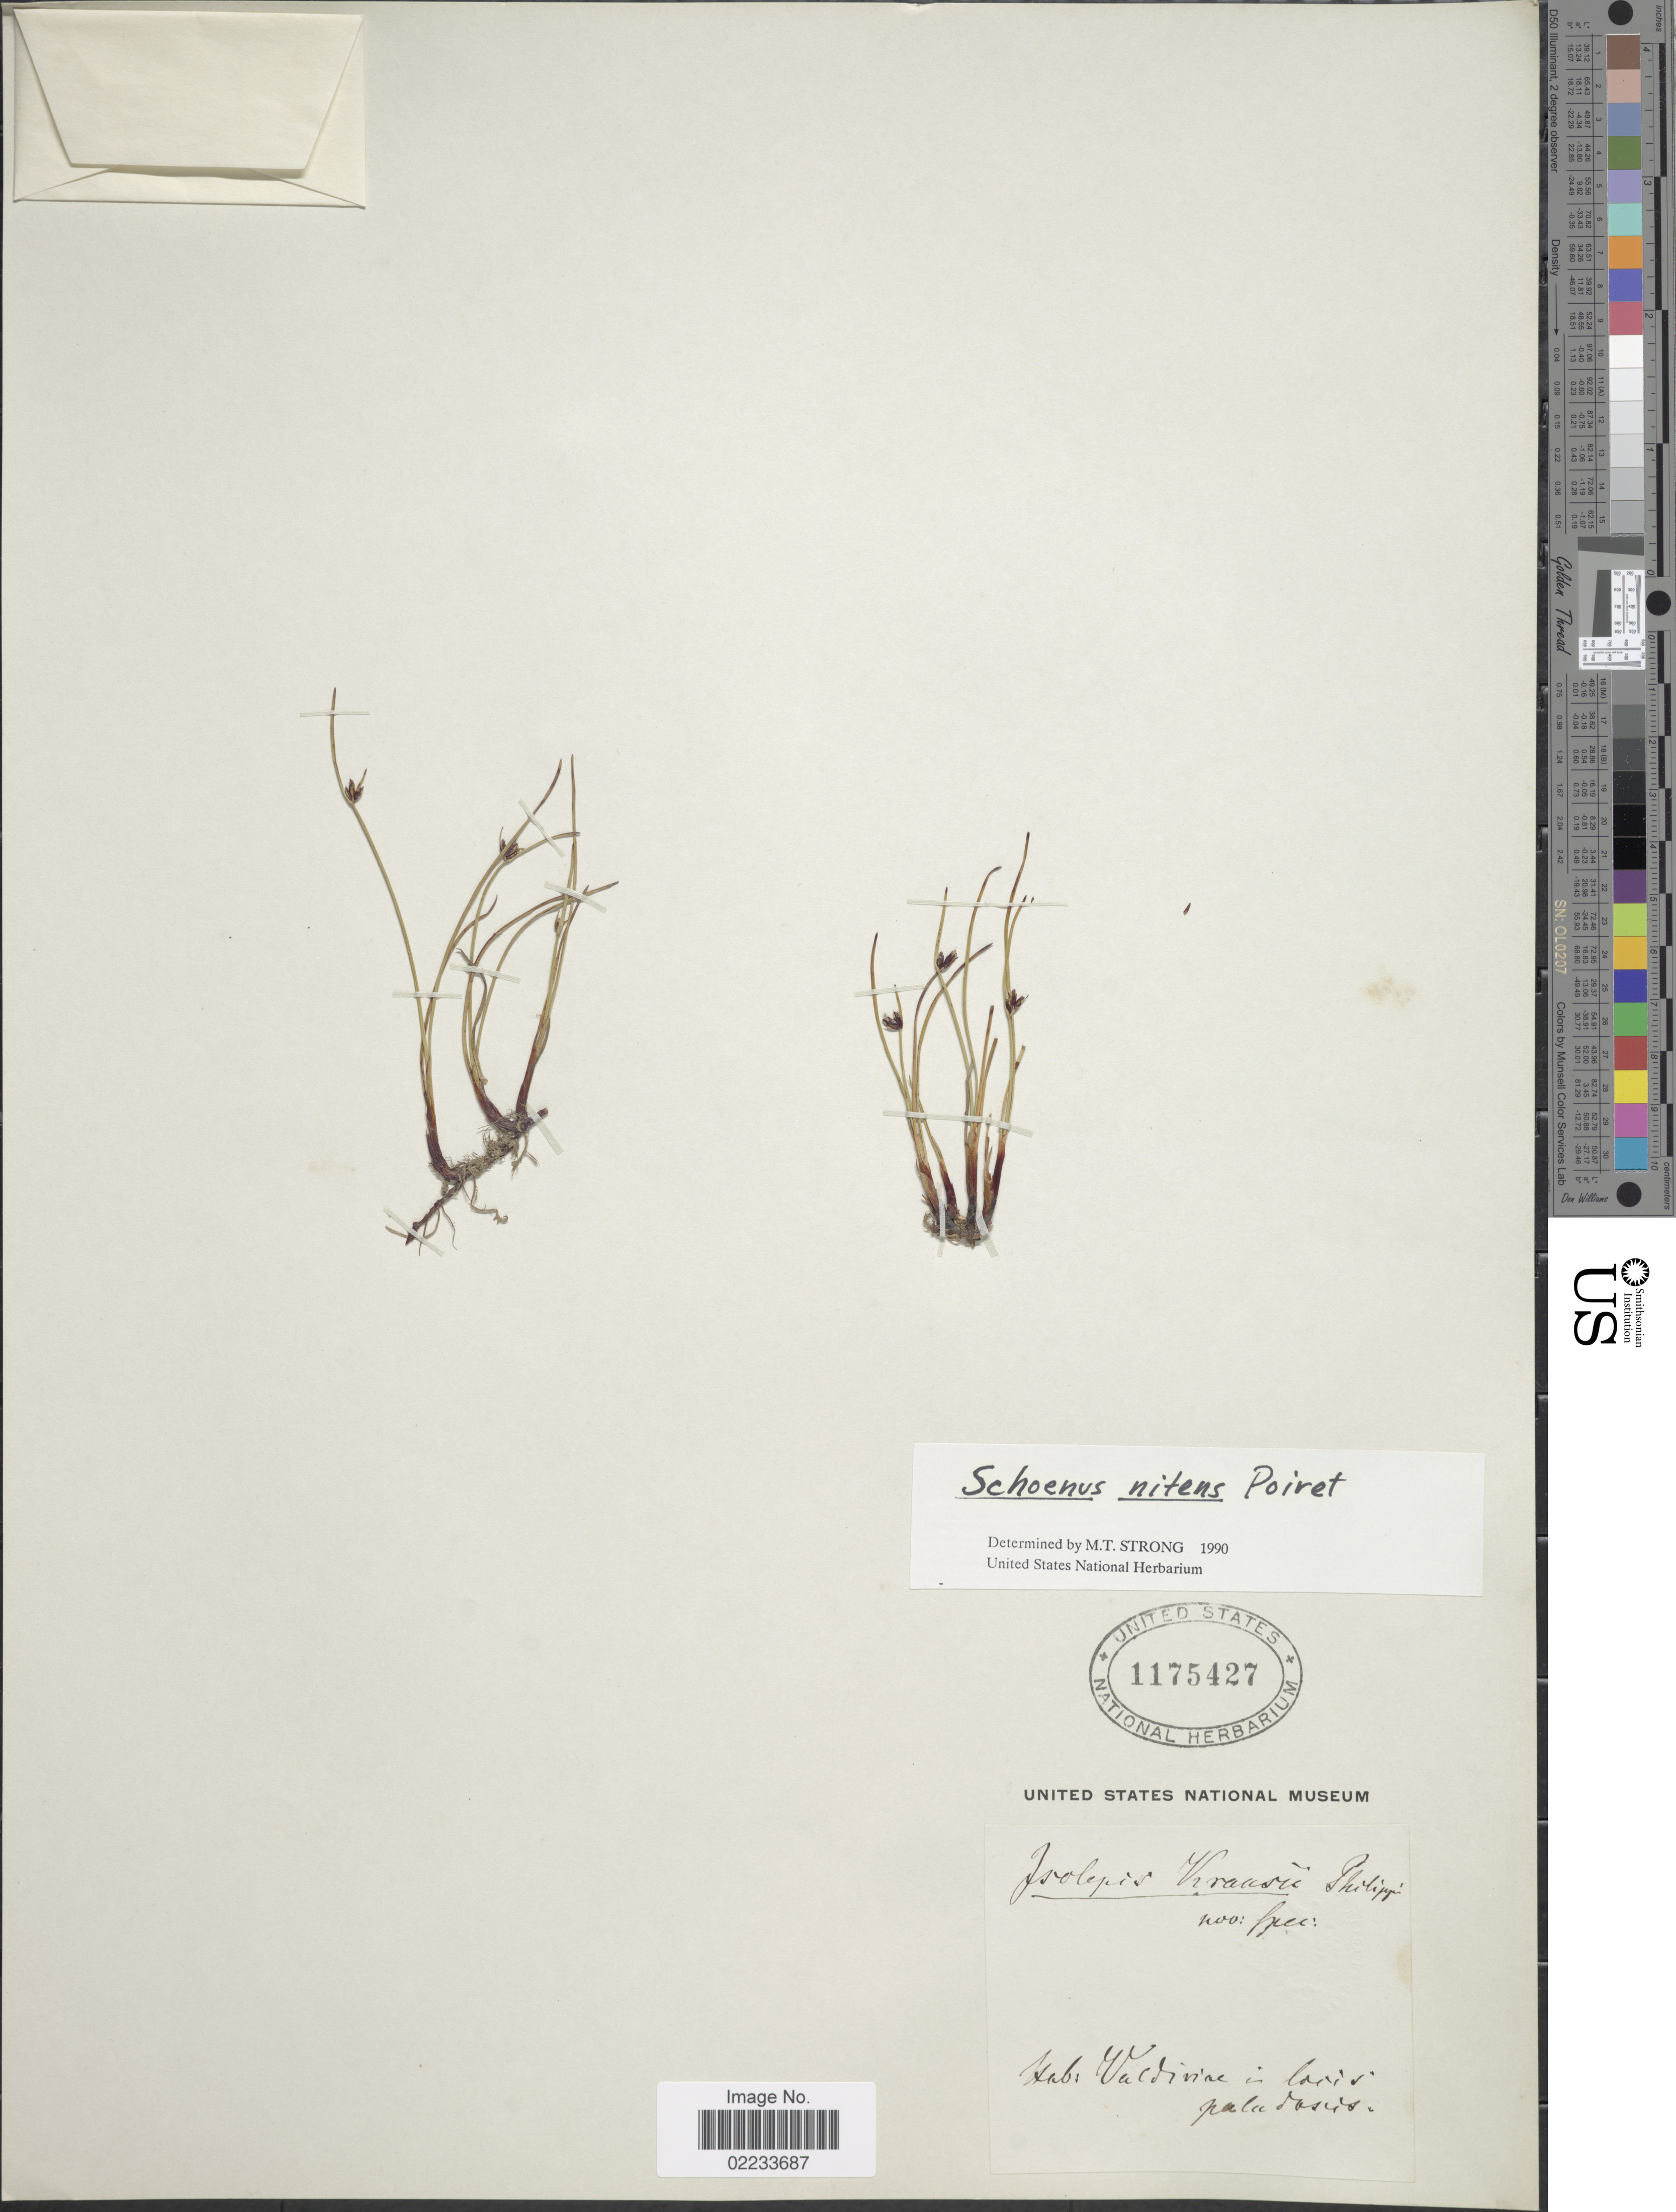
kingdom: Plantae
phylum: Tracheophyta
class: Liliopsida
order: Poales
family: Cyperaceae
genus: Schoenus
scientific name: Schoenus nitens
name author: (R. Br.) Roem. & Schult.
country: Chile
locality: Valdiviae in locis paludosis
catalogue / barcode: US 1175427